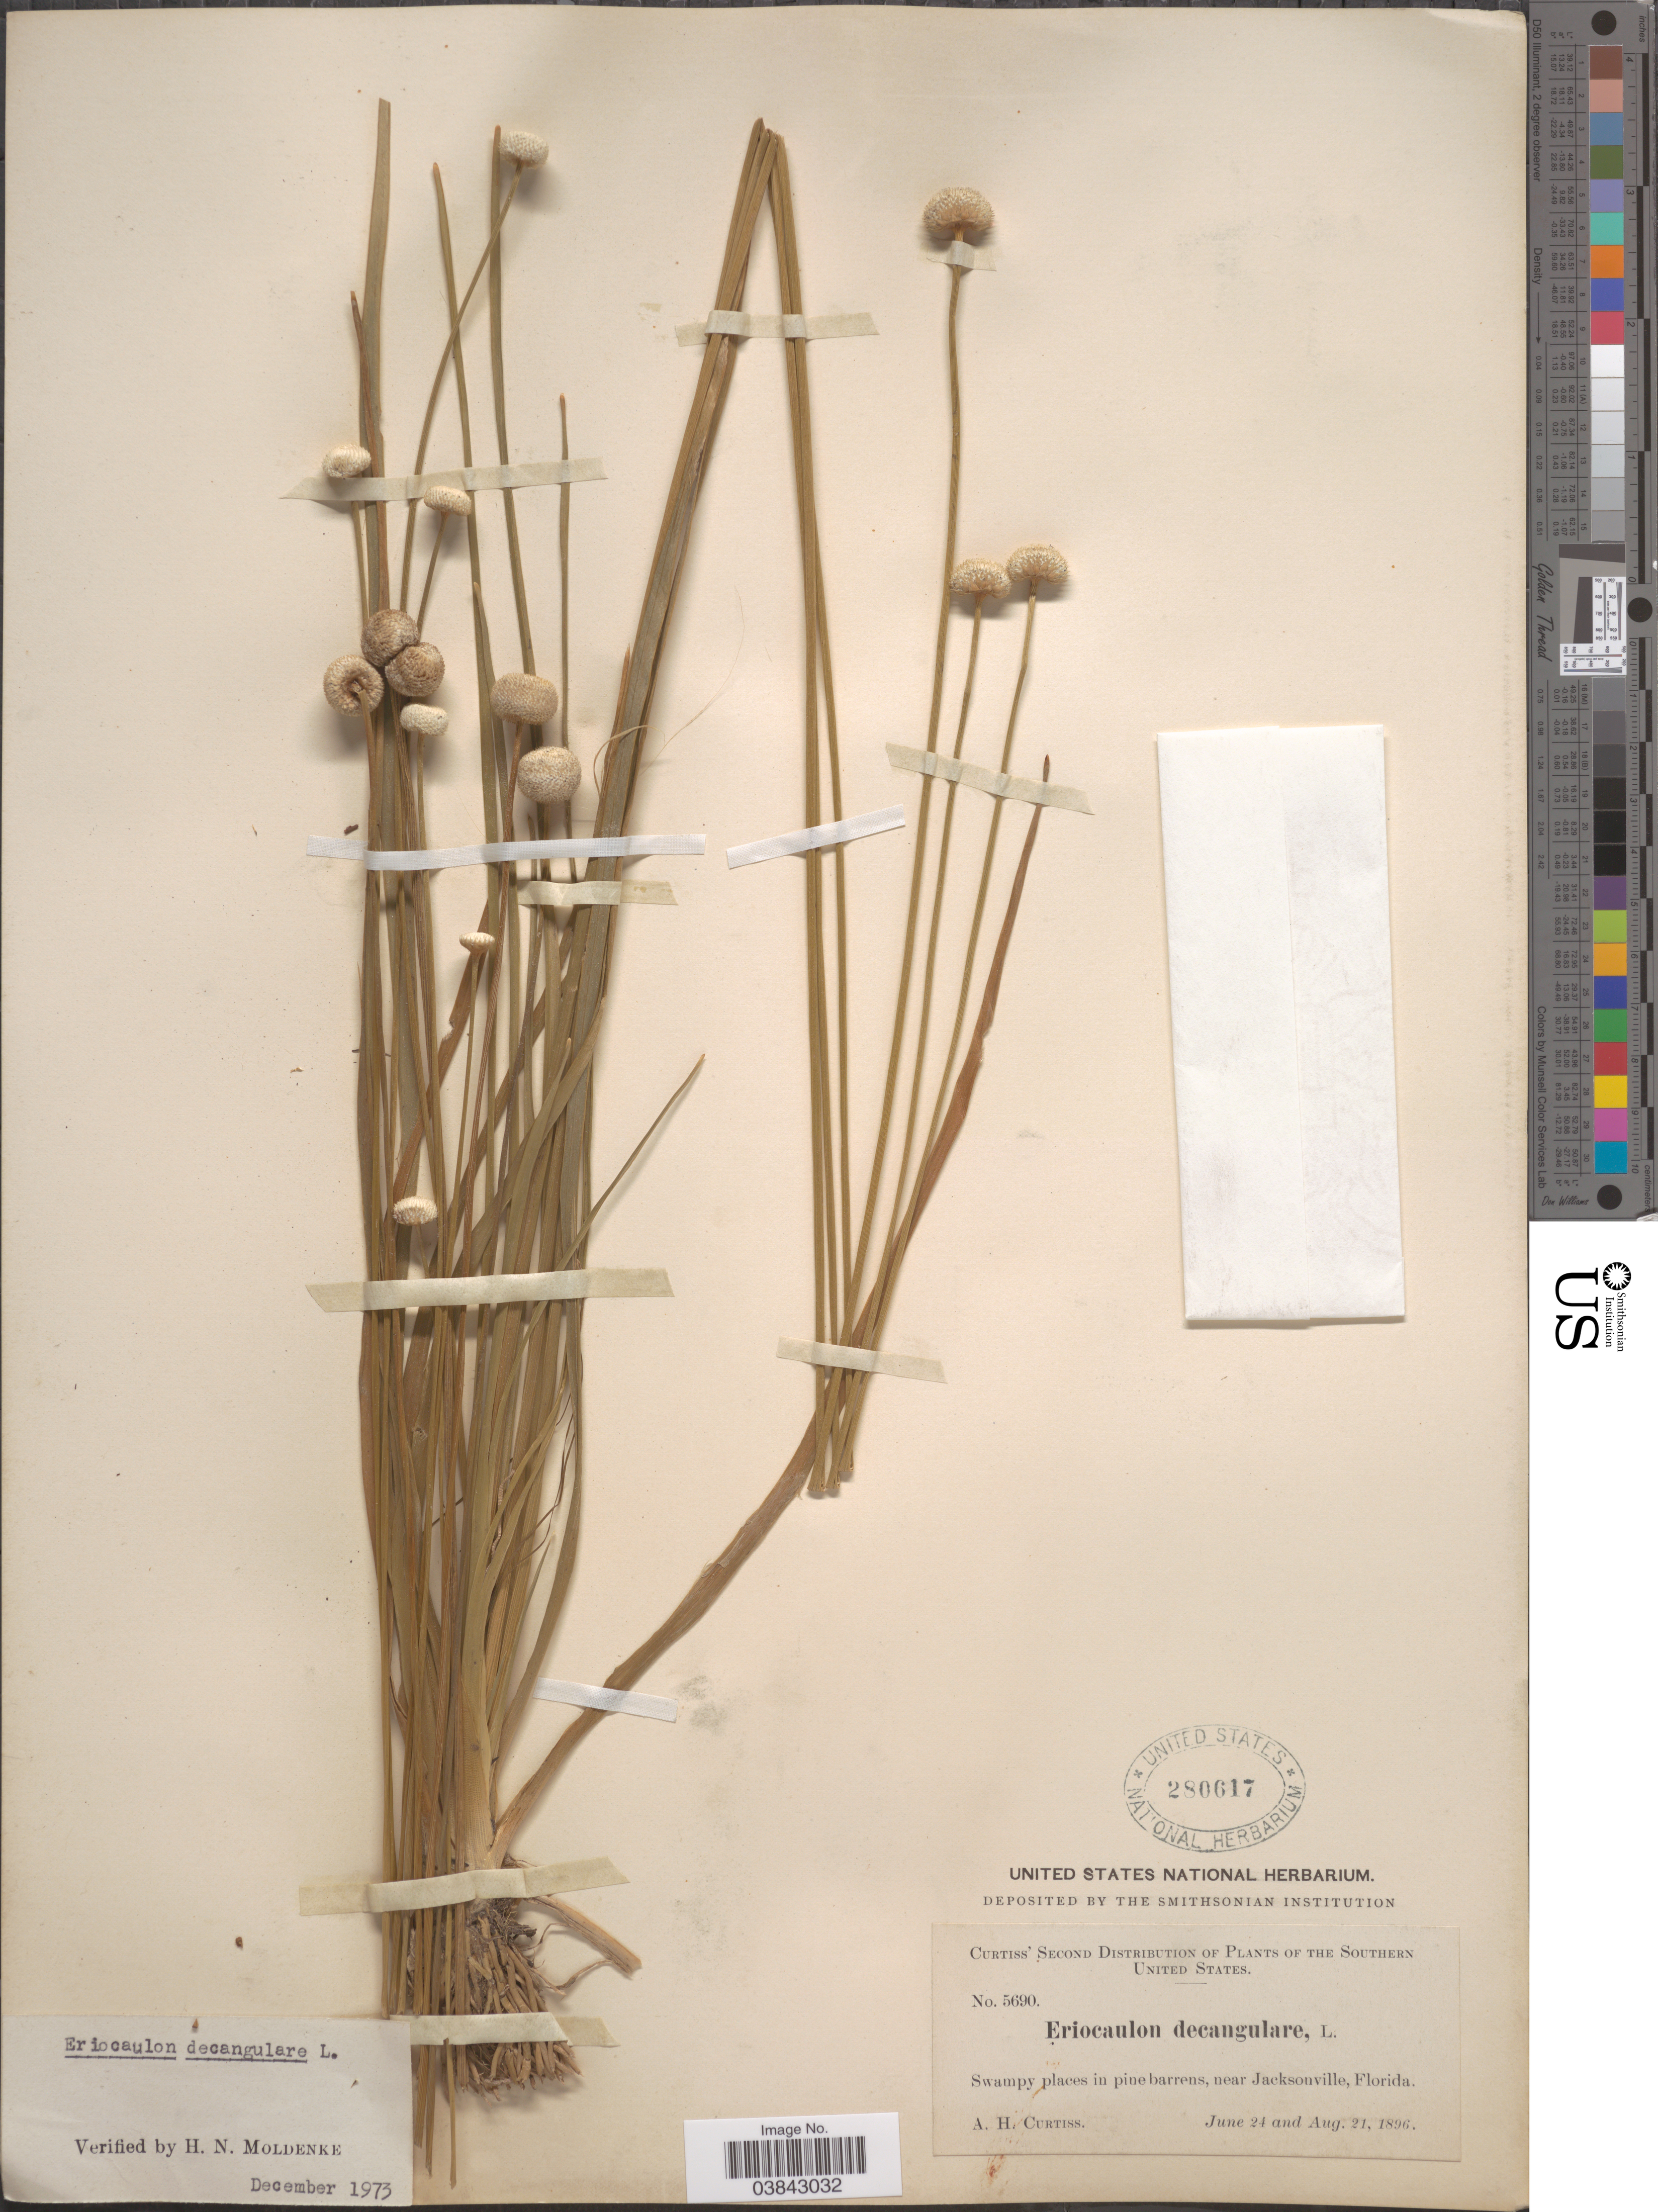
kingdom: Plantae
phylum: Tracheophyta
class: Liliopsida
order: Poales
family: Eriocaulaceae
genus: Eriocaulon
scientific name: Eriocaulon decangulare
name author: L.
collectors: A. H. Curtiss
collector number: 5690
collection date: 1896-06-24/1896-08-21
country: United States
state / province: Florida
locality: The Southern United States. Near Jacksonville.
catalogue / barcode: US 280617